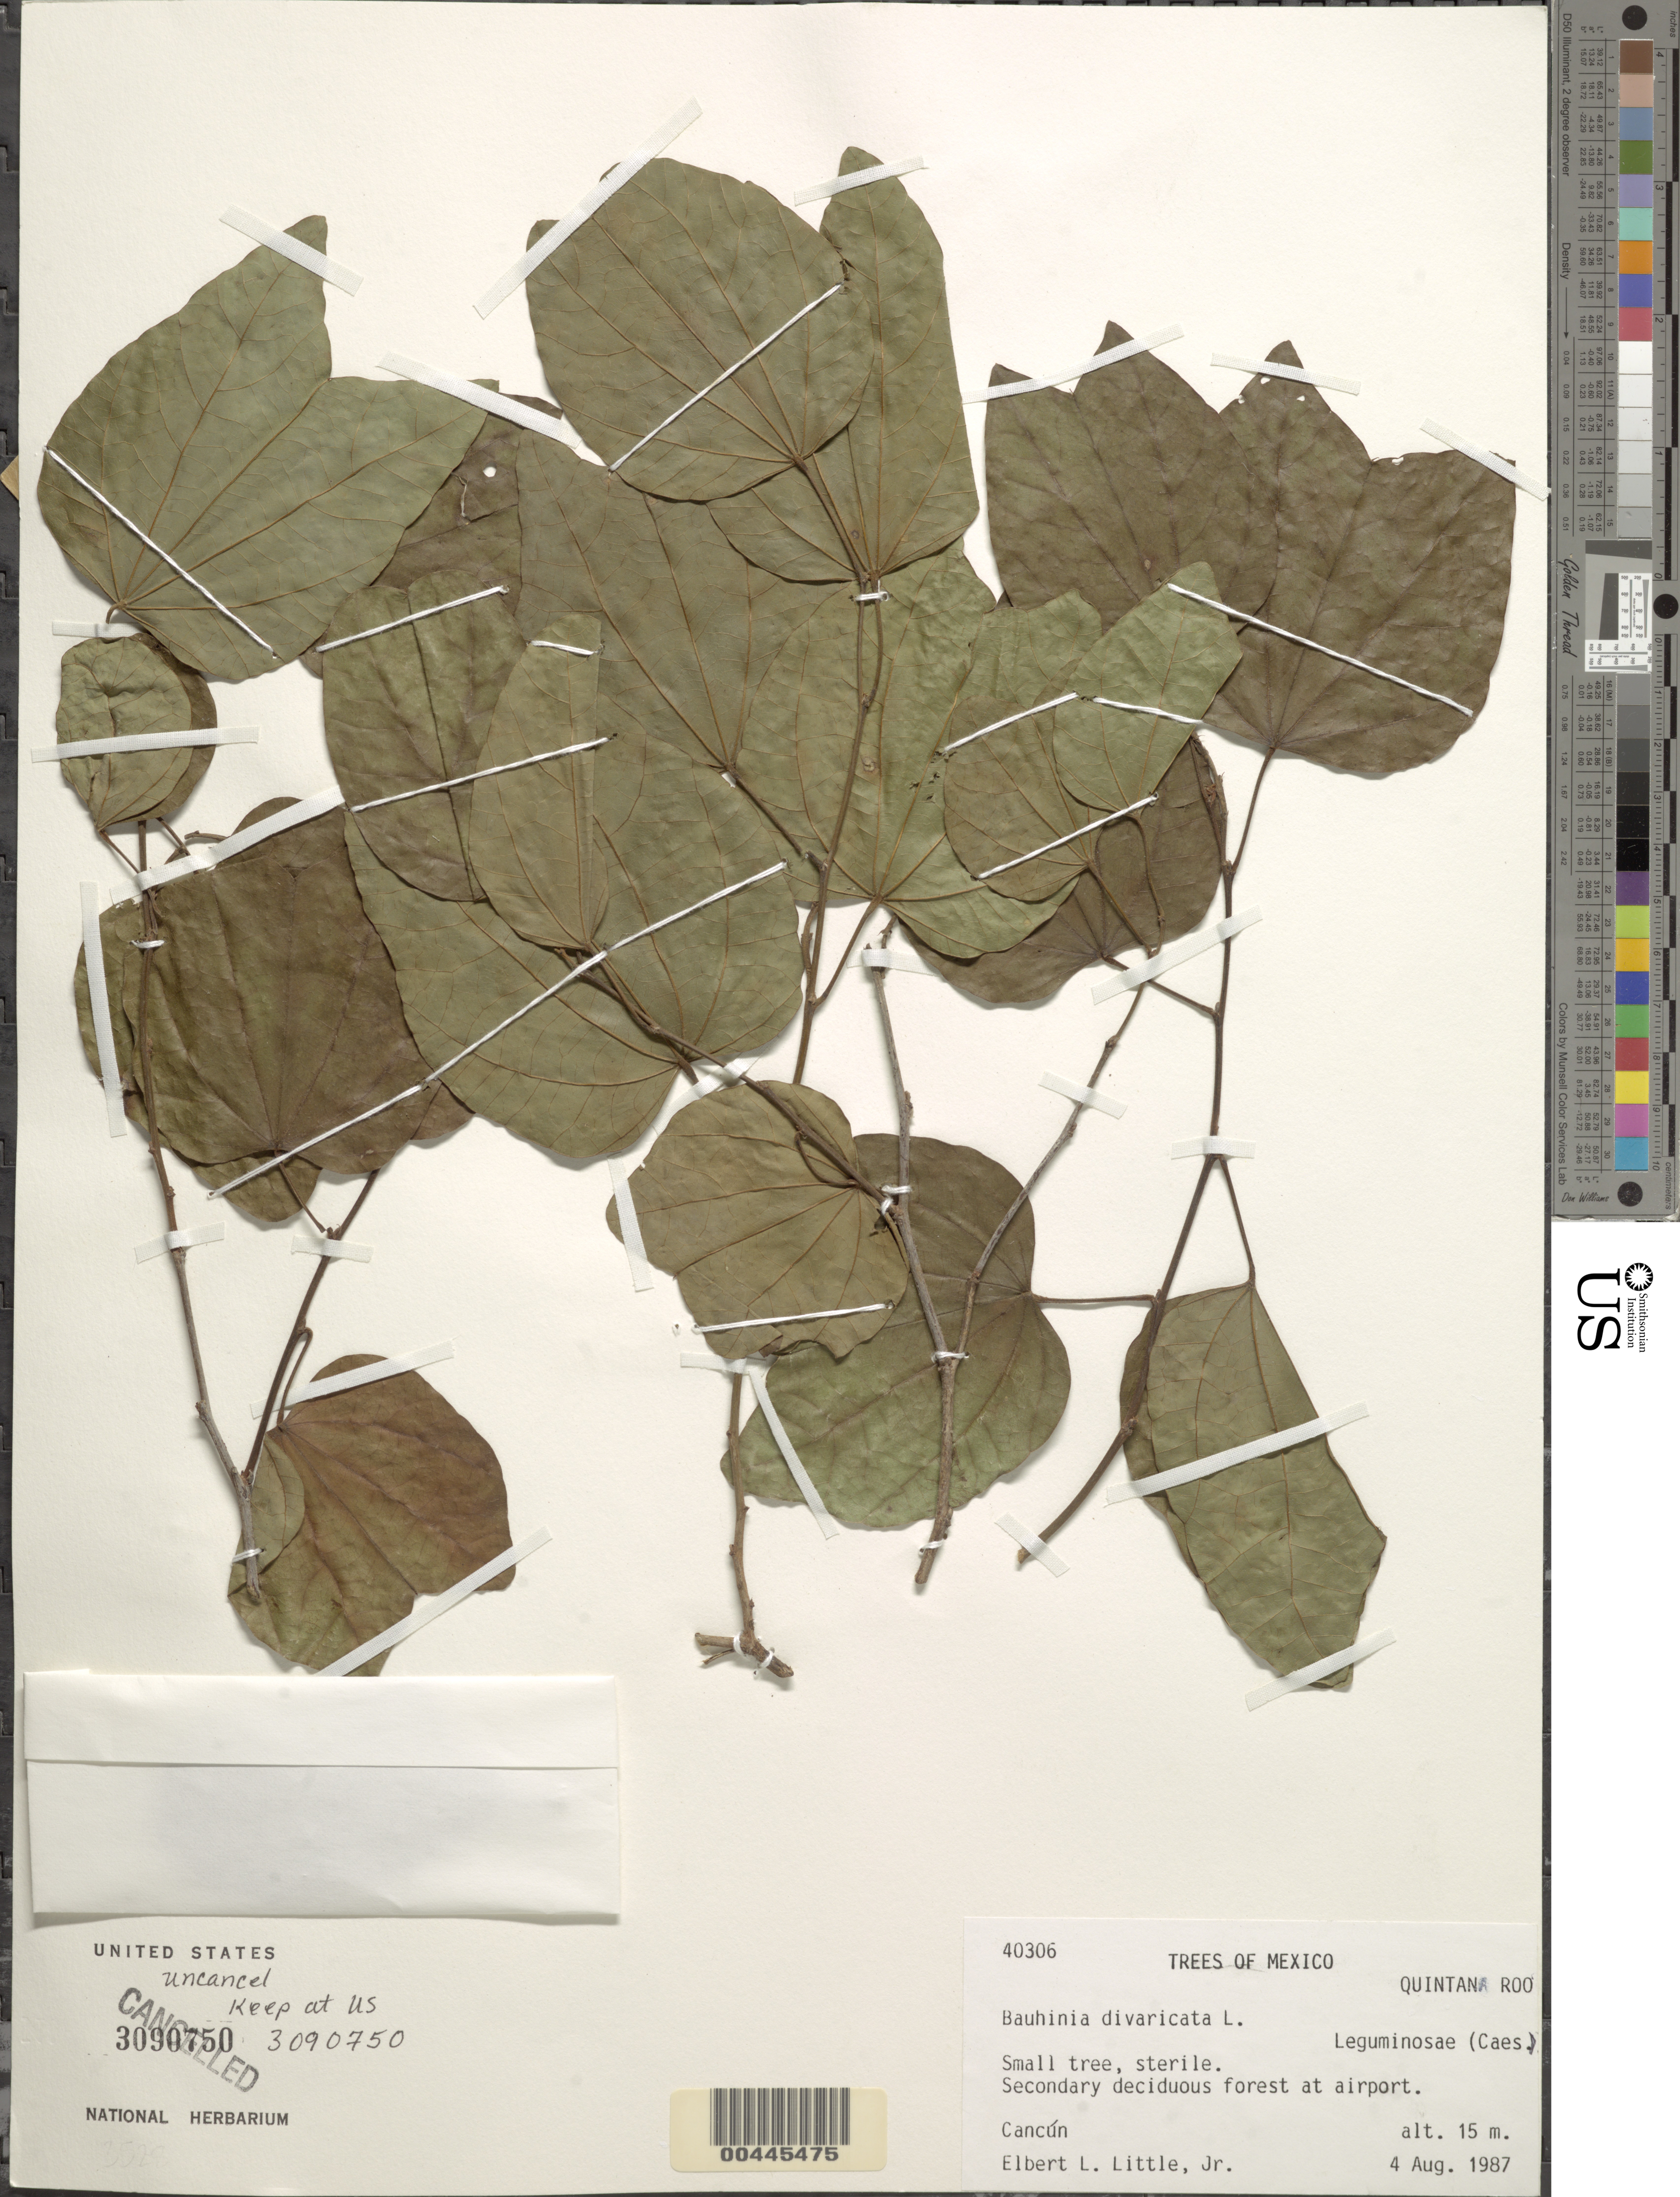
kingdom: Plantae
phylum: Tracheophyta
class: Magnoliopsida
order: Fabales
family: Fabaceae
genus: Bauhinia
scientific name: Bauhinia divaricata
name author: L.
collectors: E. L. Little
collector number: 40306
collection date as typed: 04 Aug 1987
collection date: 1987-08-04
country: Mexico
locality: Cancun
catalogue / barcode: US 3090750